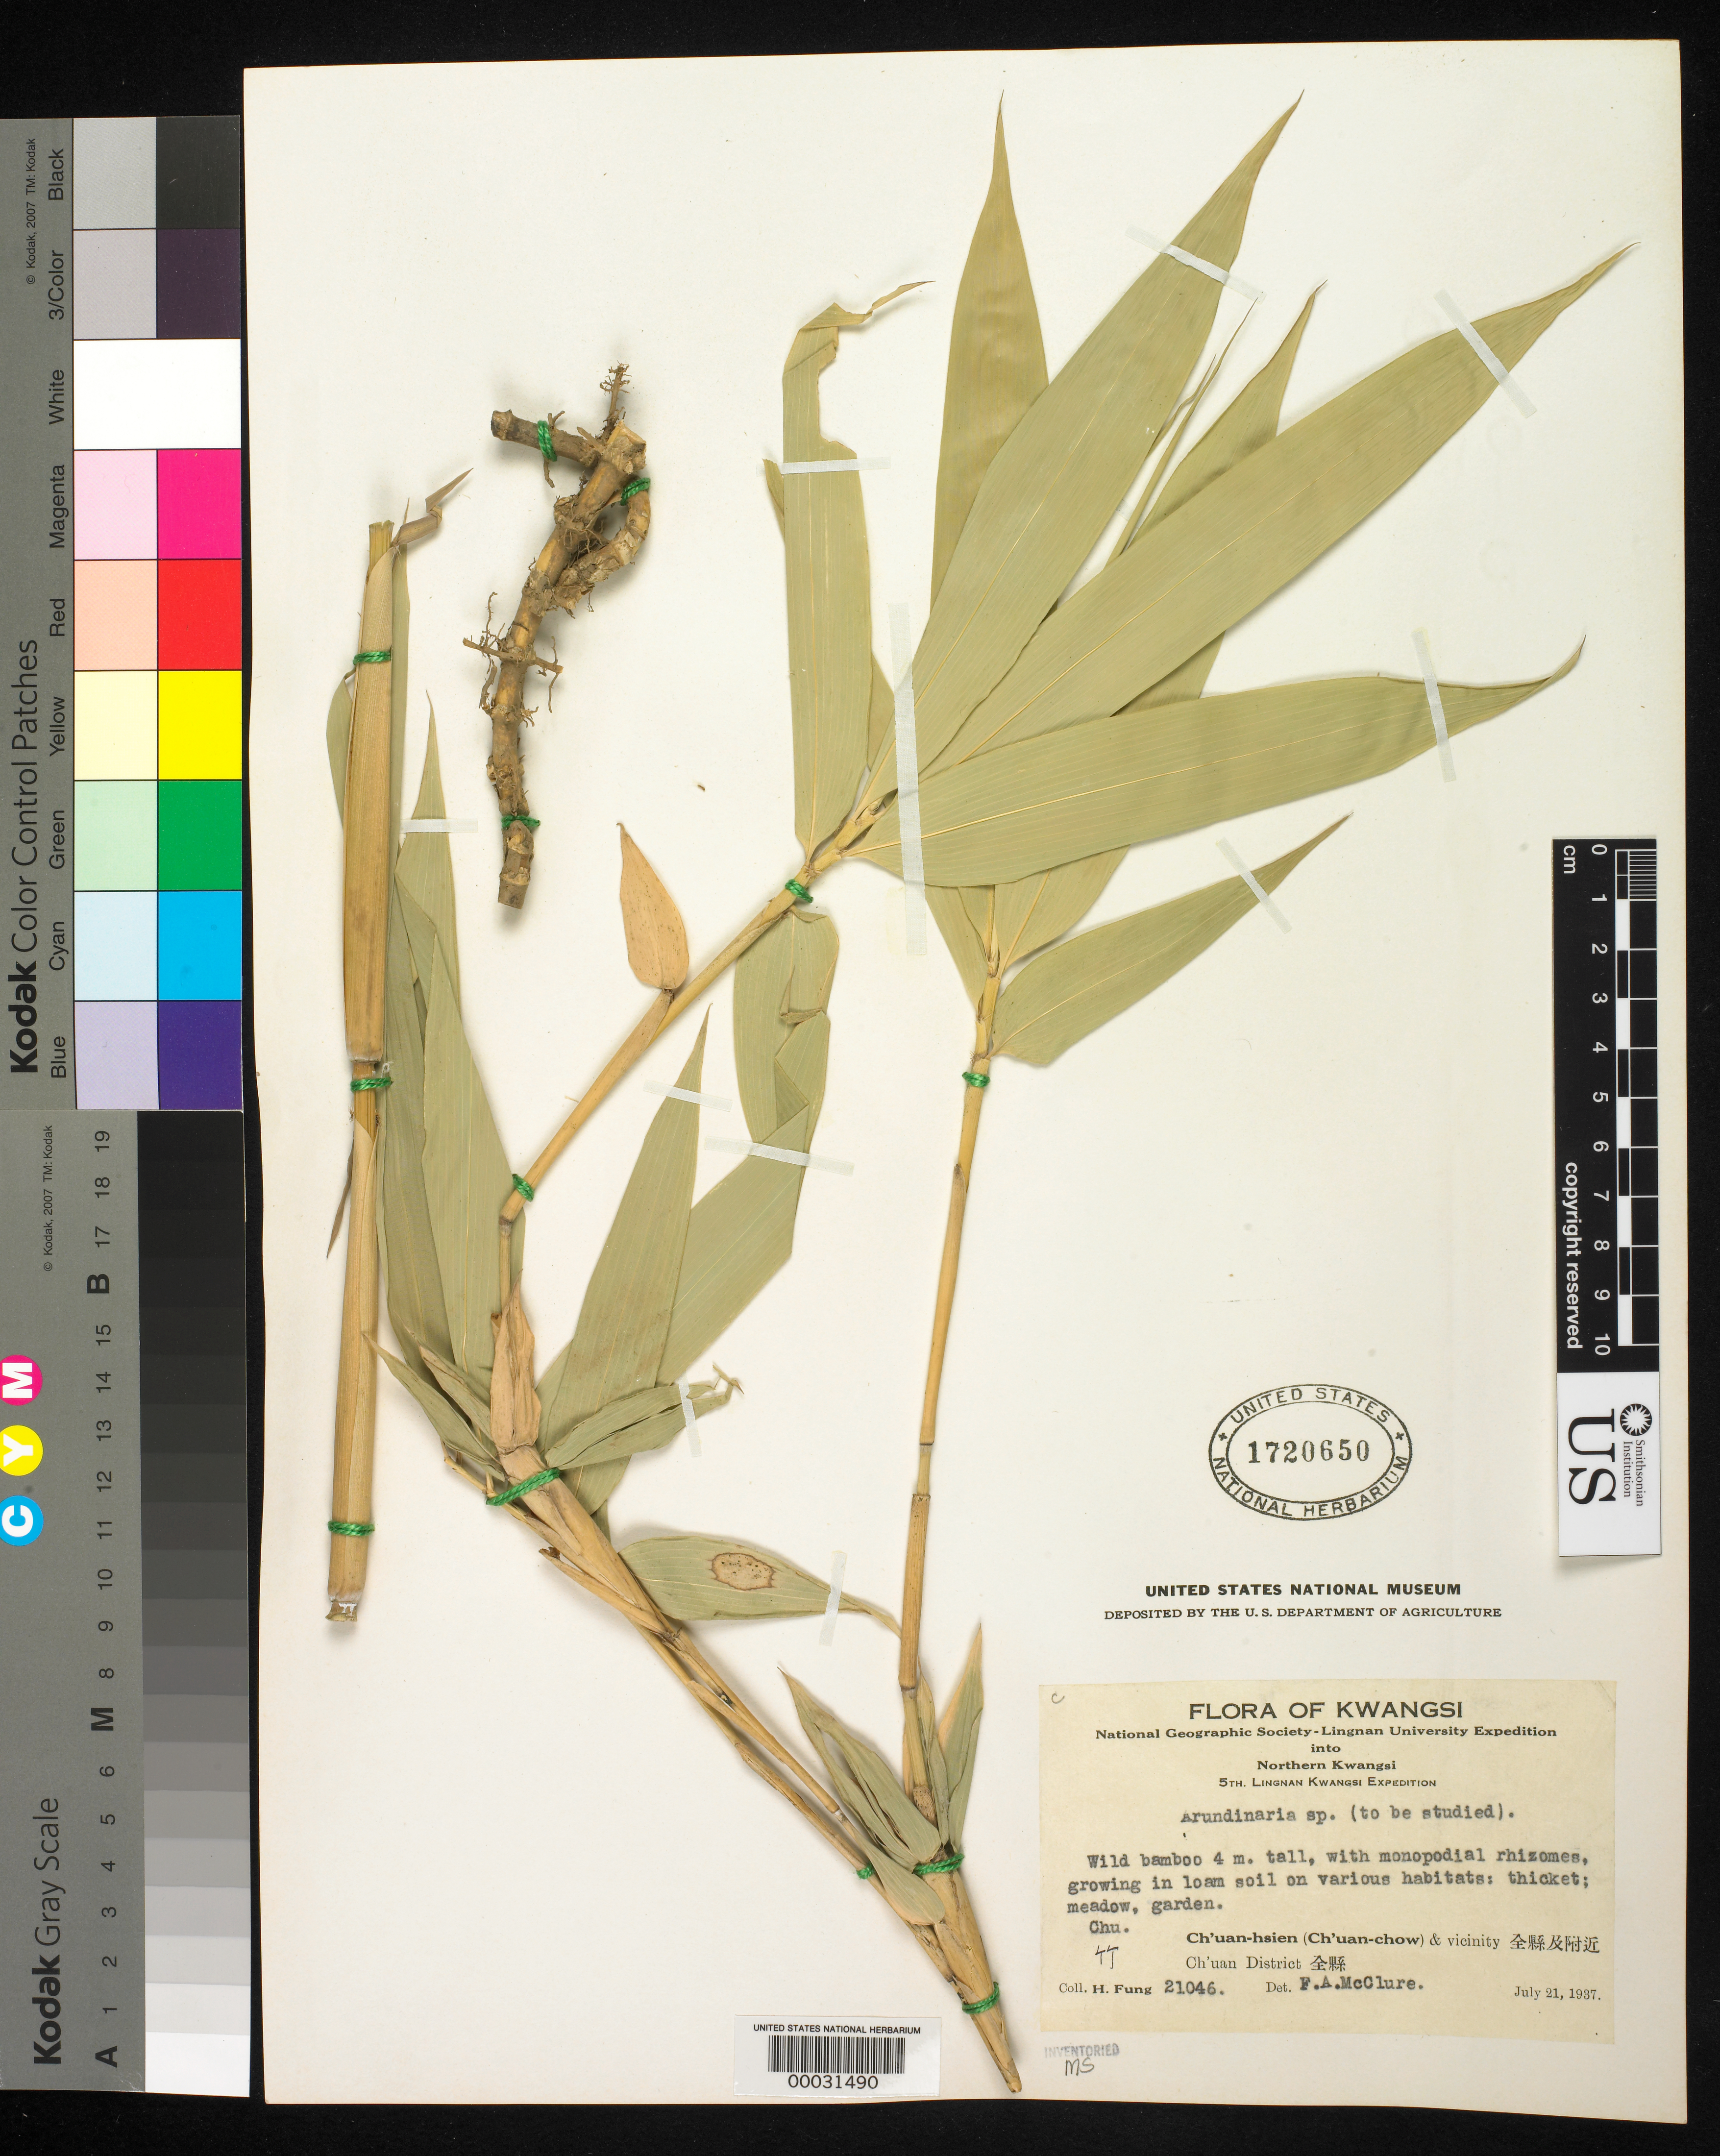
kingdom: Plantae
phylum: Tracheophyta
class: Liliopsida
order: Poales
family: Poaceae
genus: Arundinaria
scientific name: Arundinaria sp.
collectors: H. L. Fung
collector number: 21046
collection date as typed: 21 Jul 1937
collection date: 1937-07-21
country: China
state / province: Guangdong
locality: Ch'uan, chuan-hsien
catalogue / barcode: US 1720650